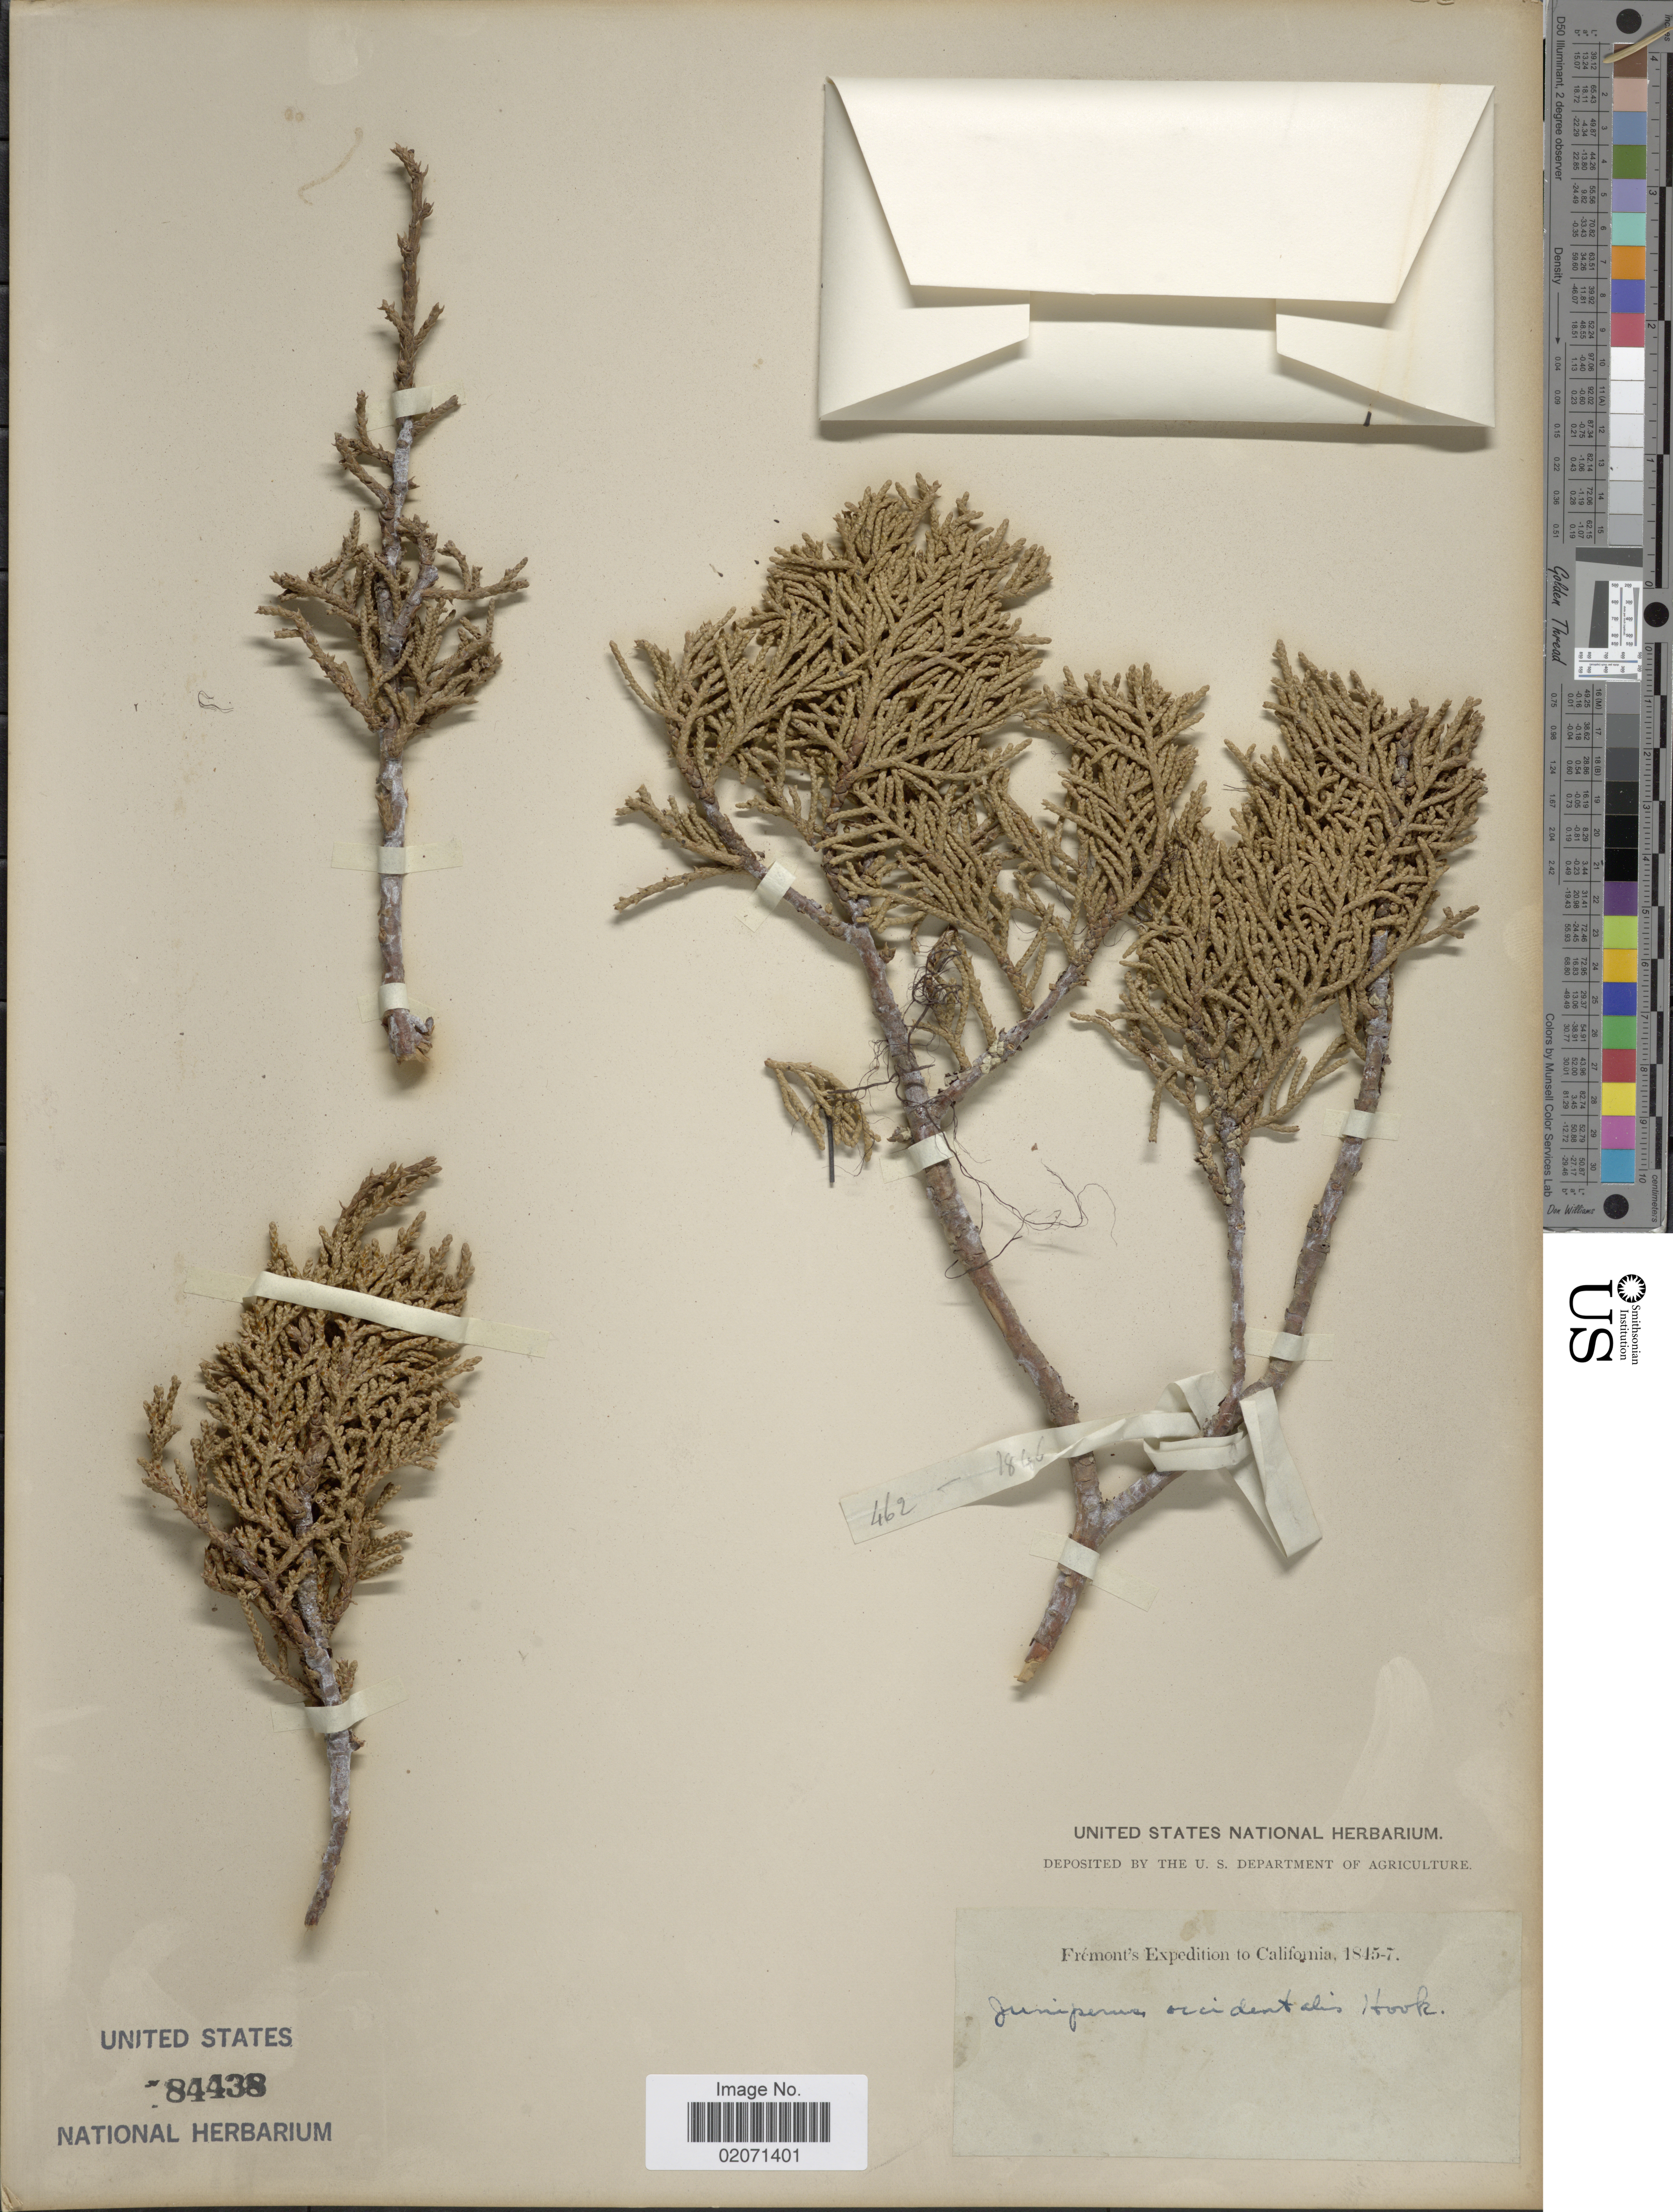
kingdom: Plantae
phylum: Tracheophyta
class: Pinopsida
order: Pinales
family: Cupressaceae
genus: Juniperus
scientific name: Juniperus occidentalis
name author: Hook.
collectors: Fremont Exped.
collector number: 462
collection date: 1846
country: United States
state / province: California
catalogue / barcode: US 84438